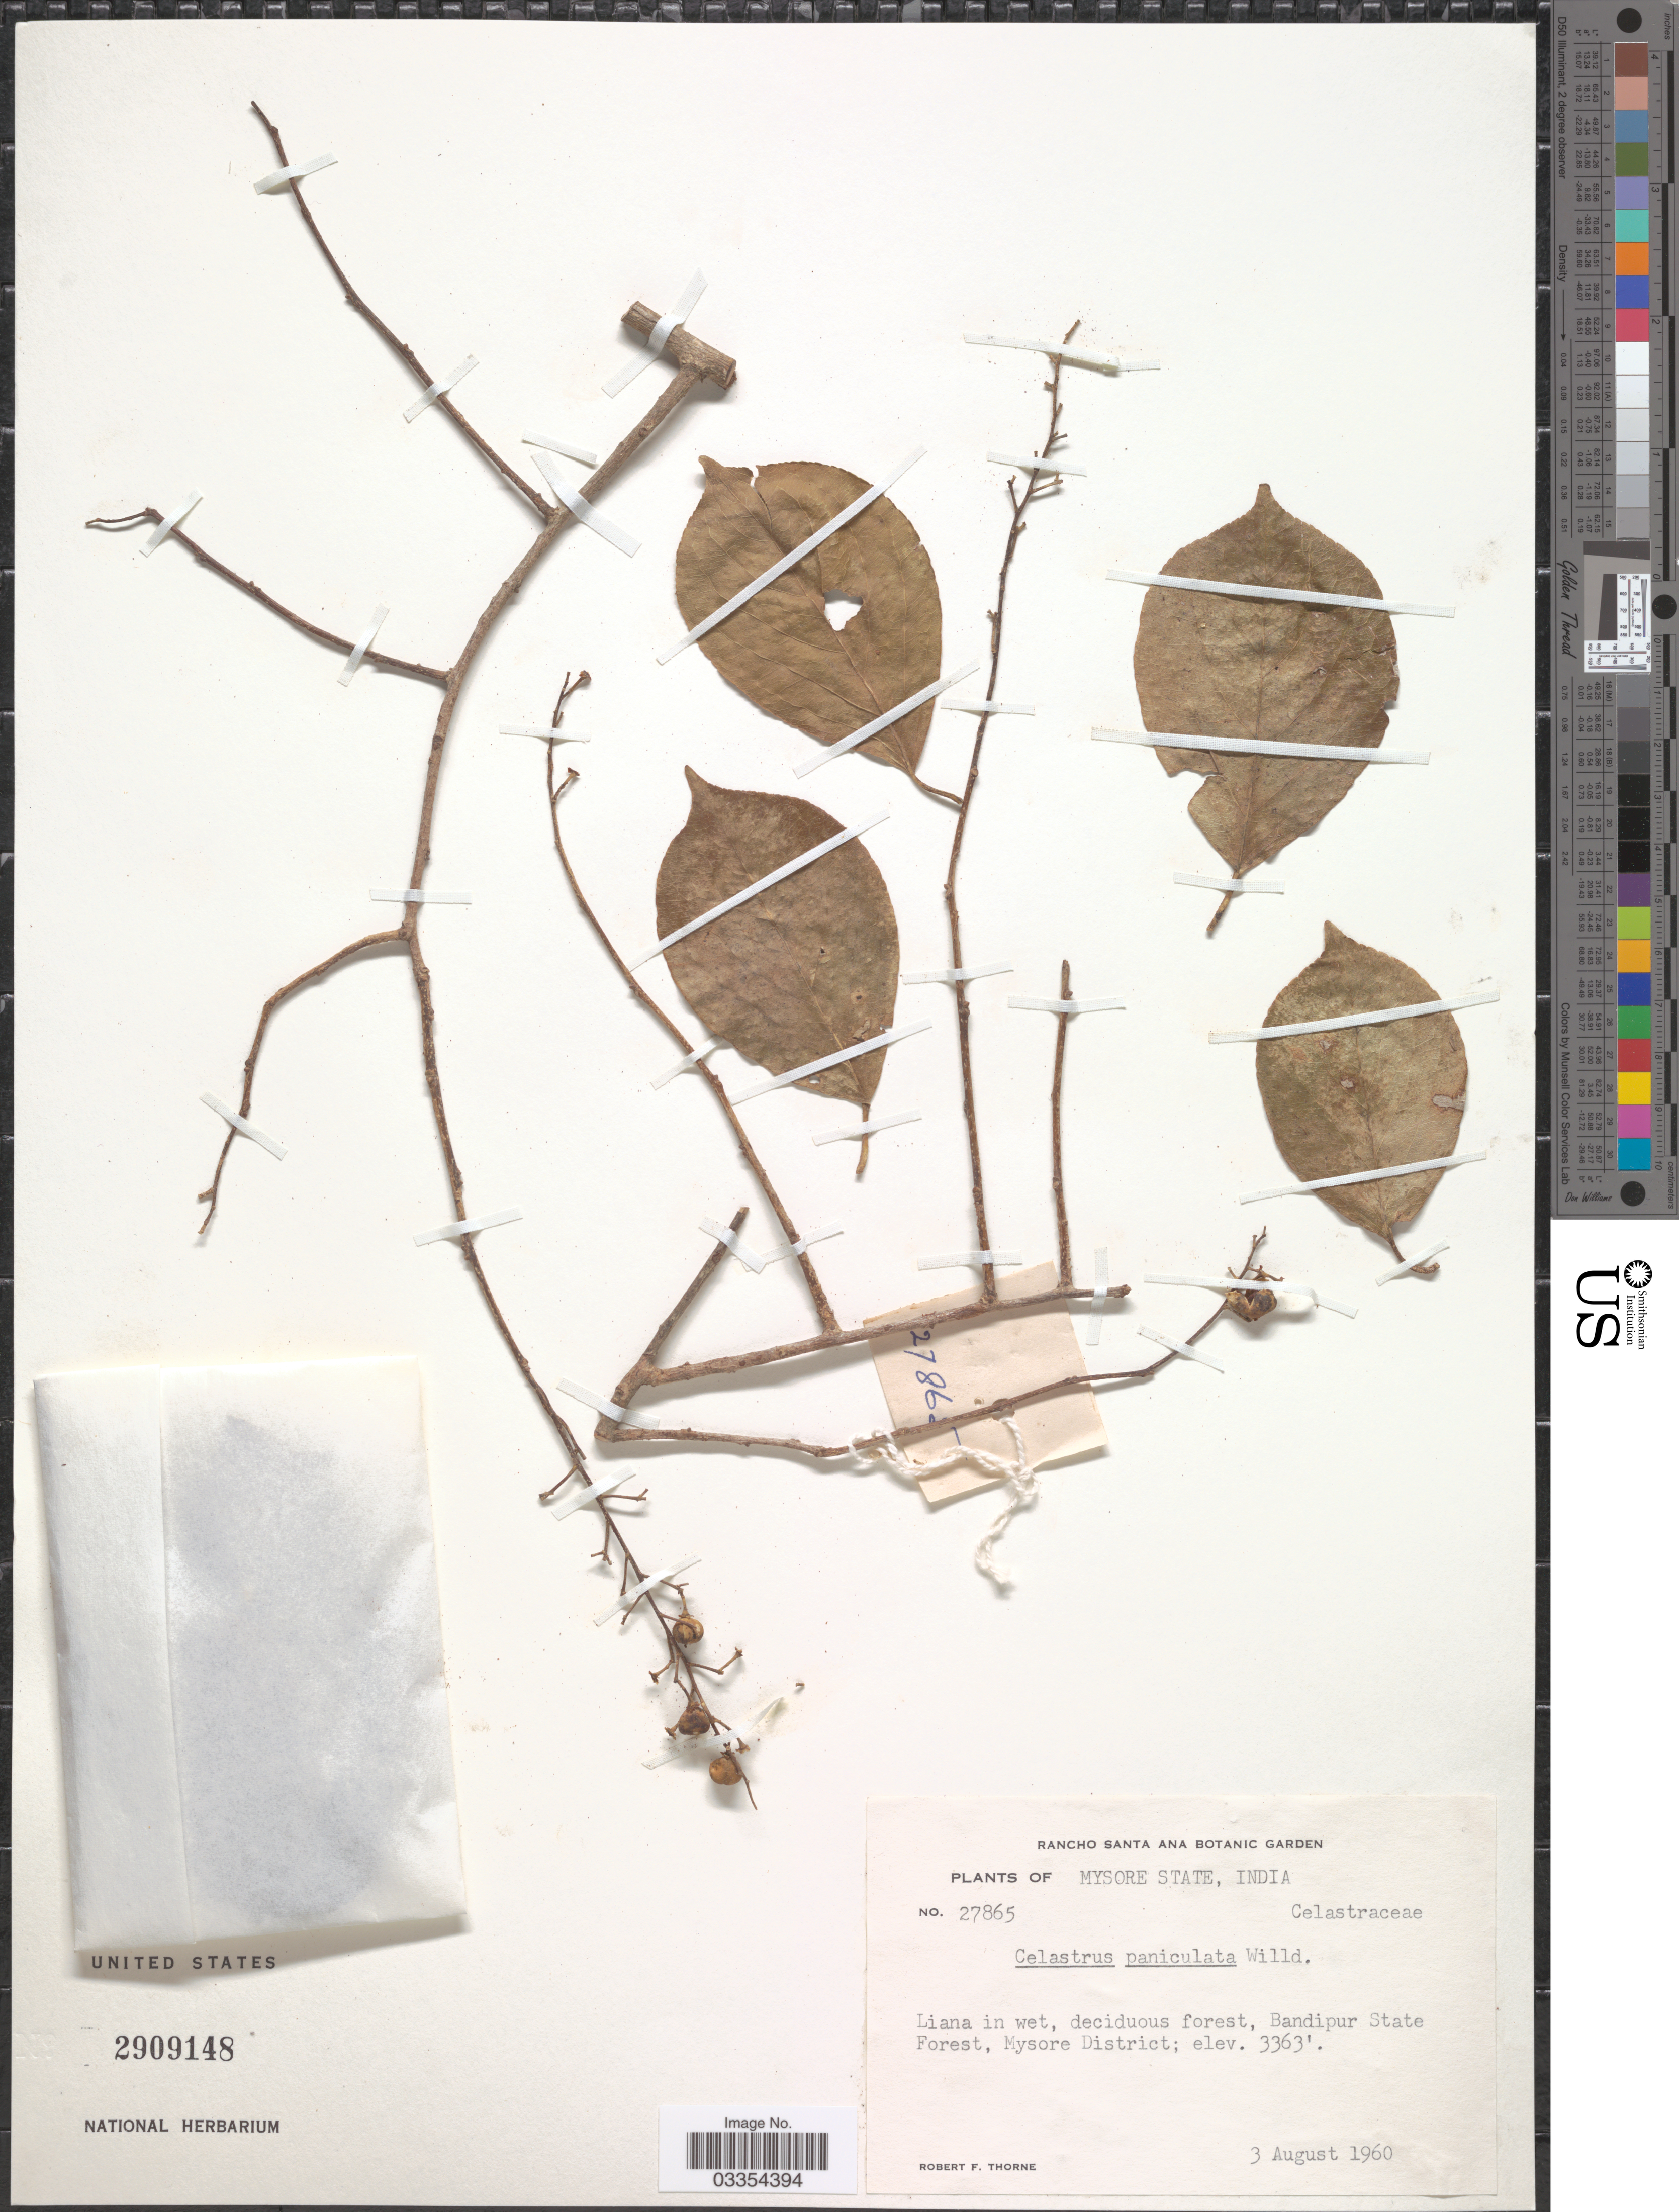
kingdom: Plantae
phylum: Tracheophyta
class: Magnoliopsida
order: Celastrales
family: Celastraceae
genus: Celastrus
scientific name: Celastrus paniculatus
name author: Willd.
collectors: R. F. Thorne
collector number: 27865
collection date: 1960-08-03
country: India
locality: Mysore State. Bandipur State Forest, Mysore District.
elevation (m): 1025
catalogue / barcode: US 2909148